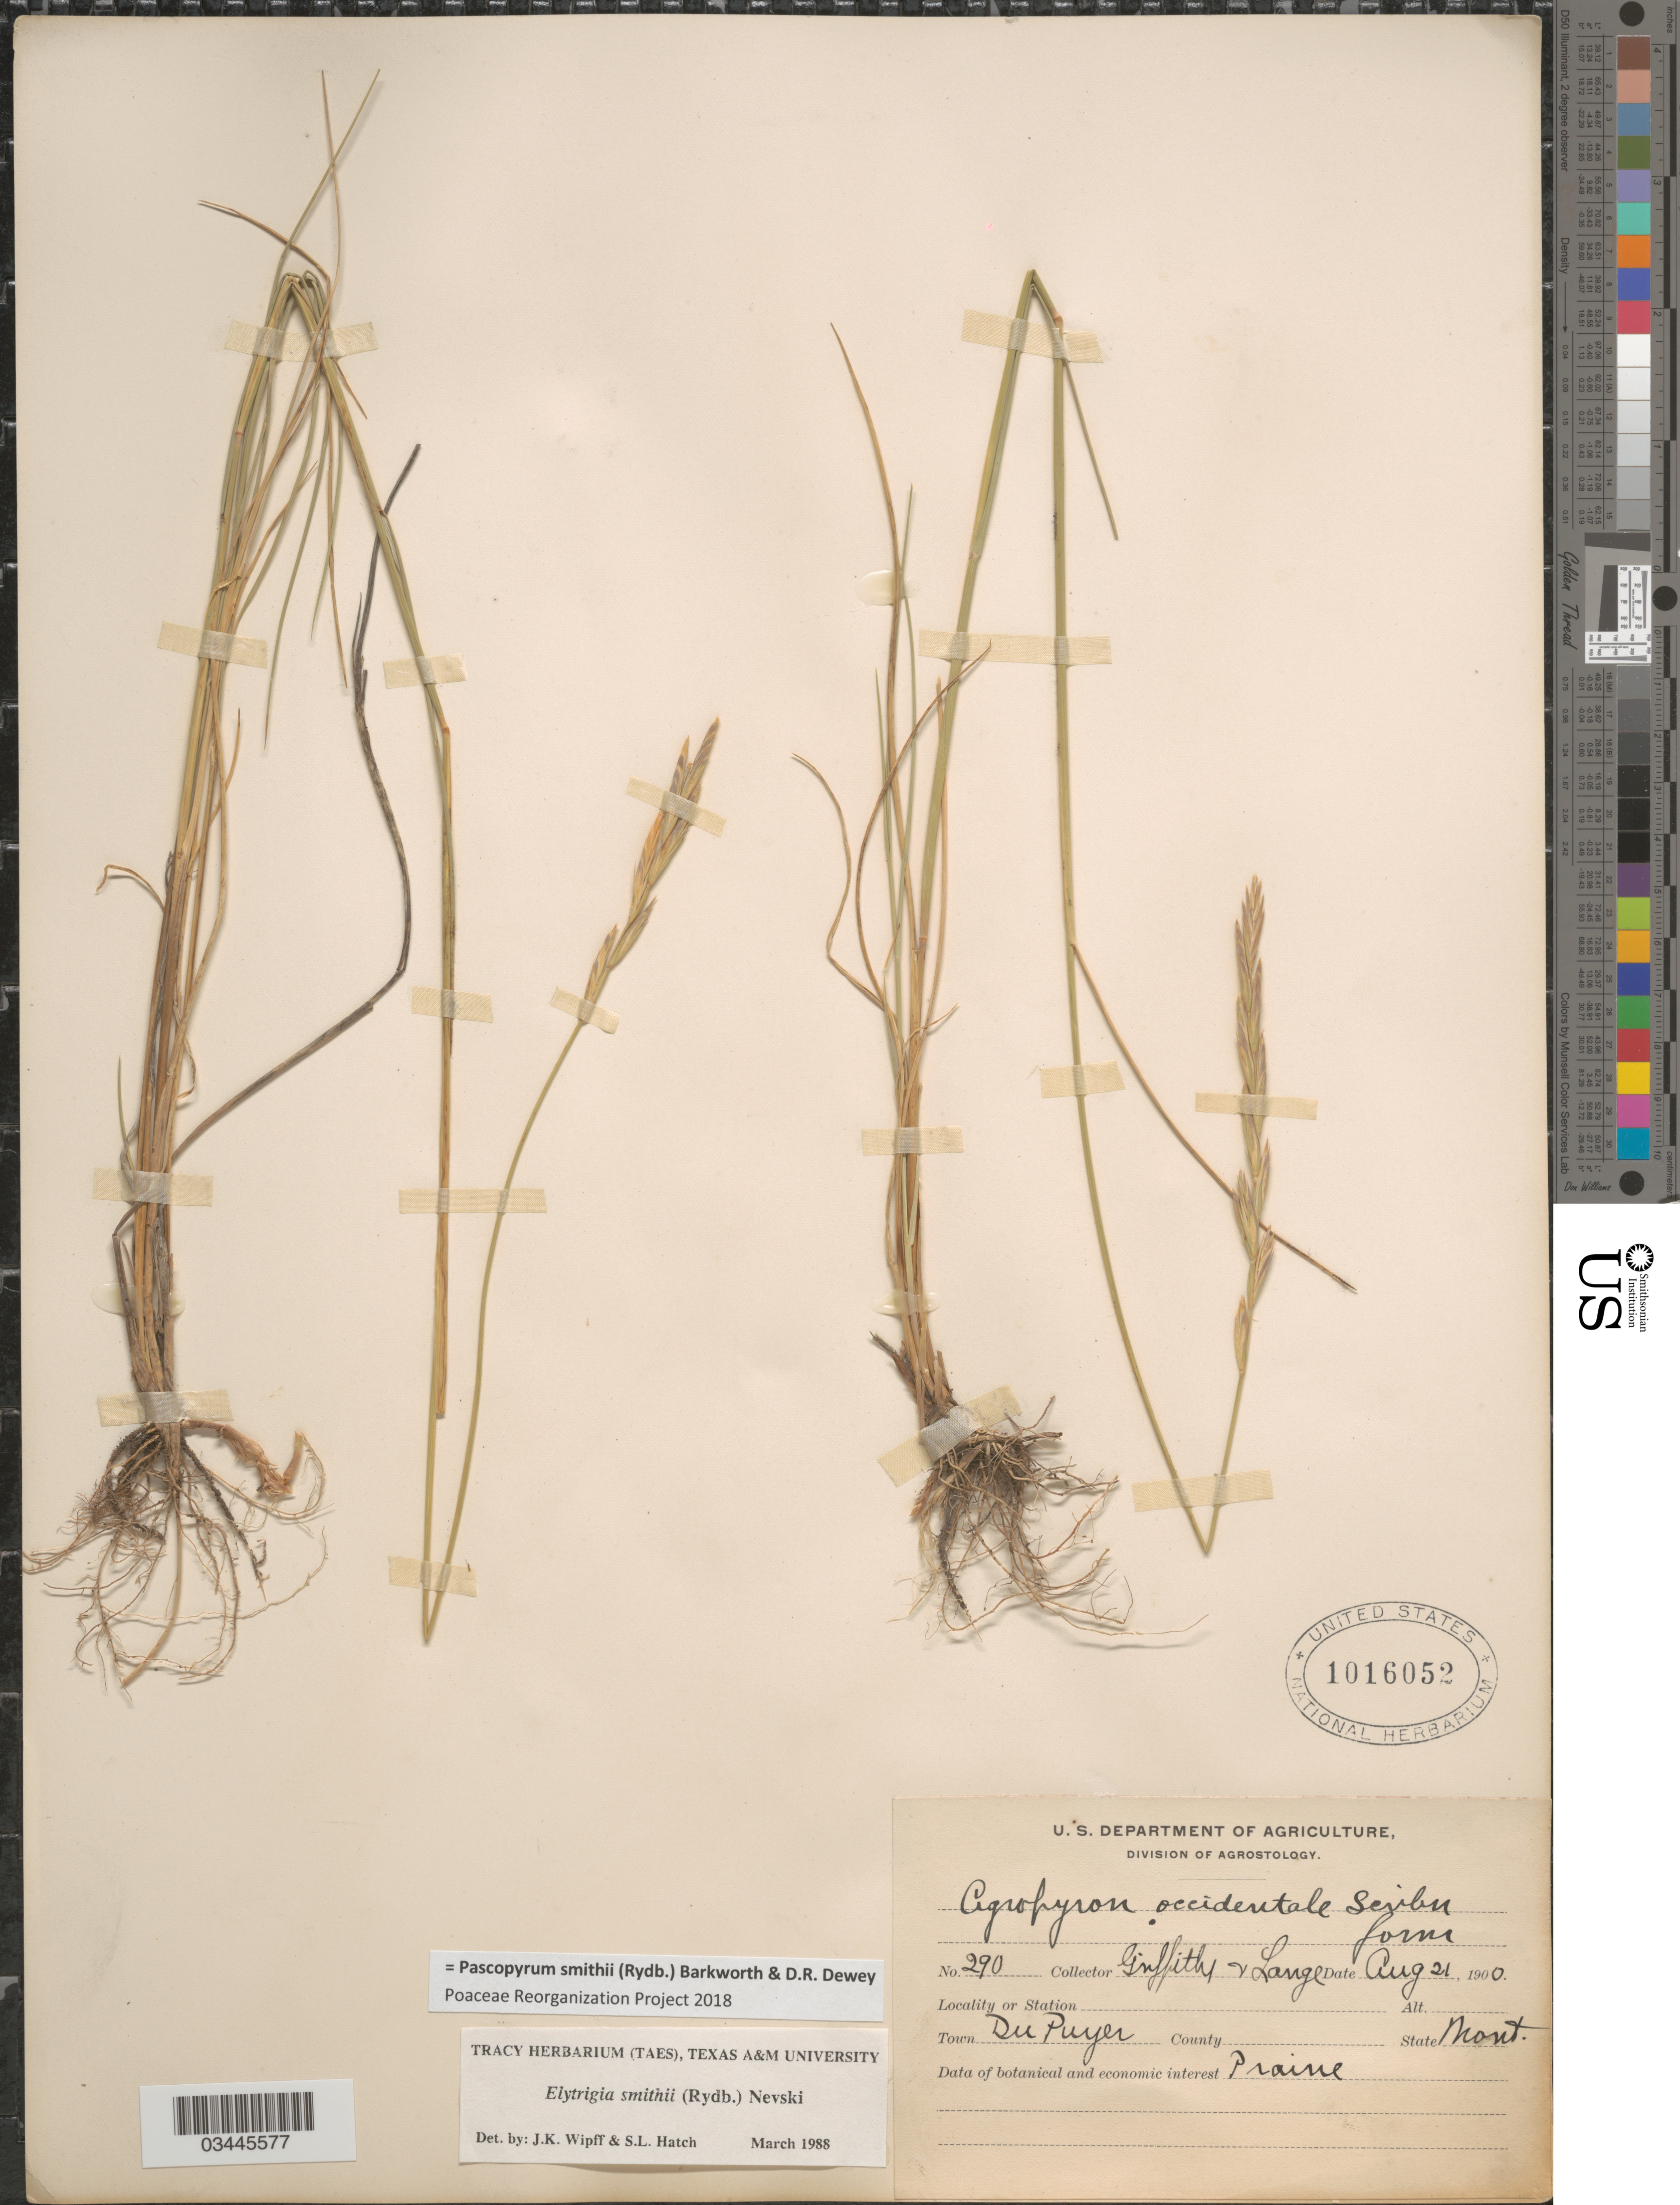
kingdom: Plantae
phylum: Tracheophyta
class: Liliopsida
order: Poales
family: Poaceae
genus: Pascopyrum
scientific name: Pascopyrum smithii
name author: (Rydb.) Barkworth & Dewey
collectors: -- Griffiths & -- Lange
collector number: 290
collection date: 1900-08-21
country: United States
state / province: Montana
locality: Town Du Puyer.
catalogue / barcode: US 1016052